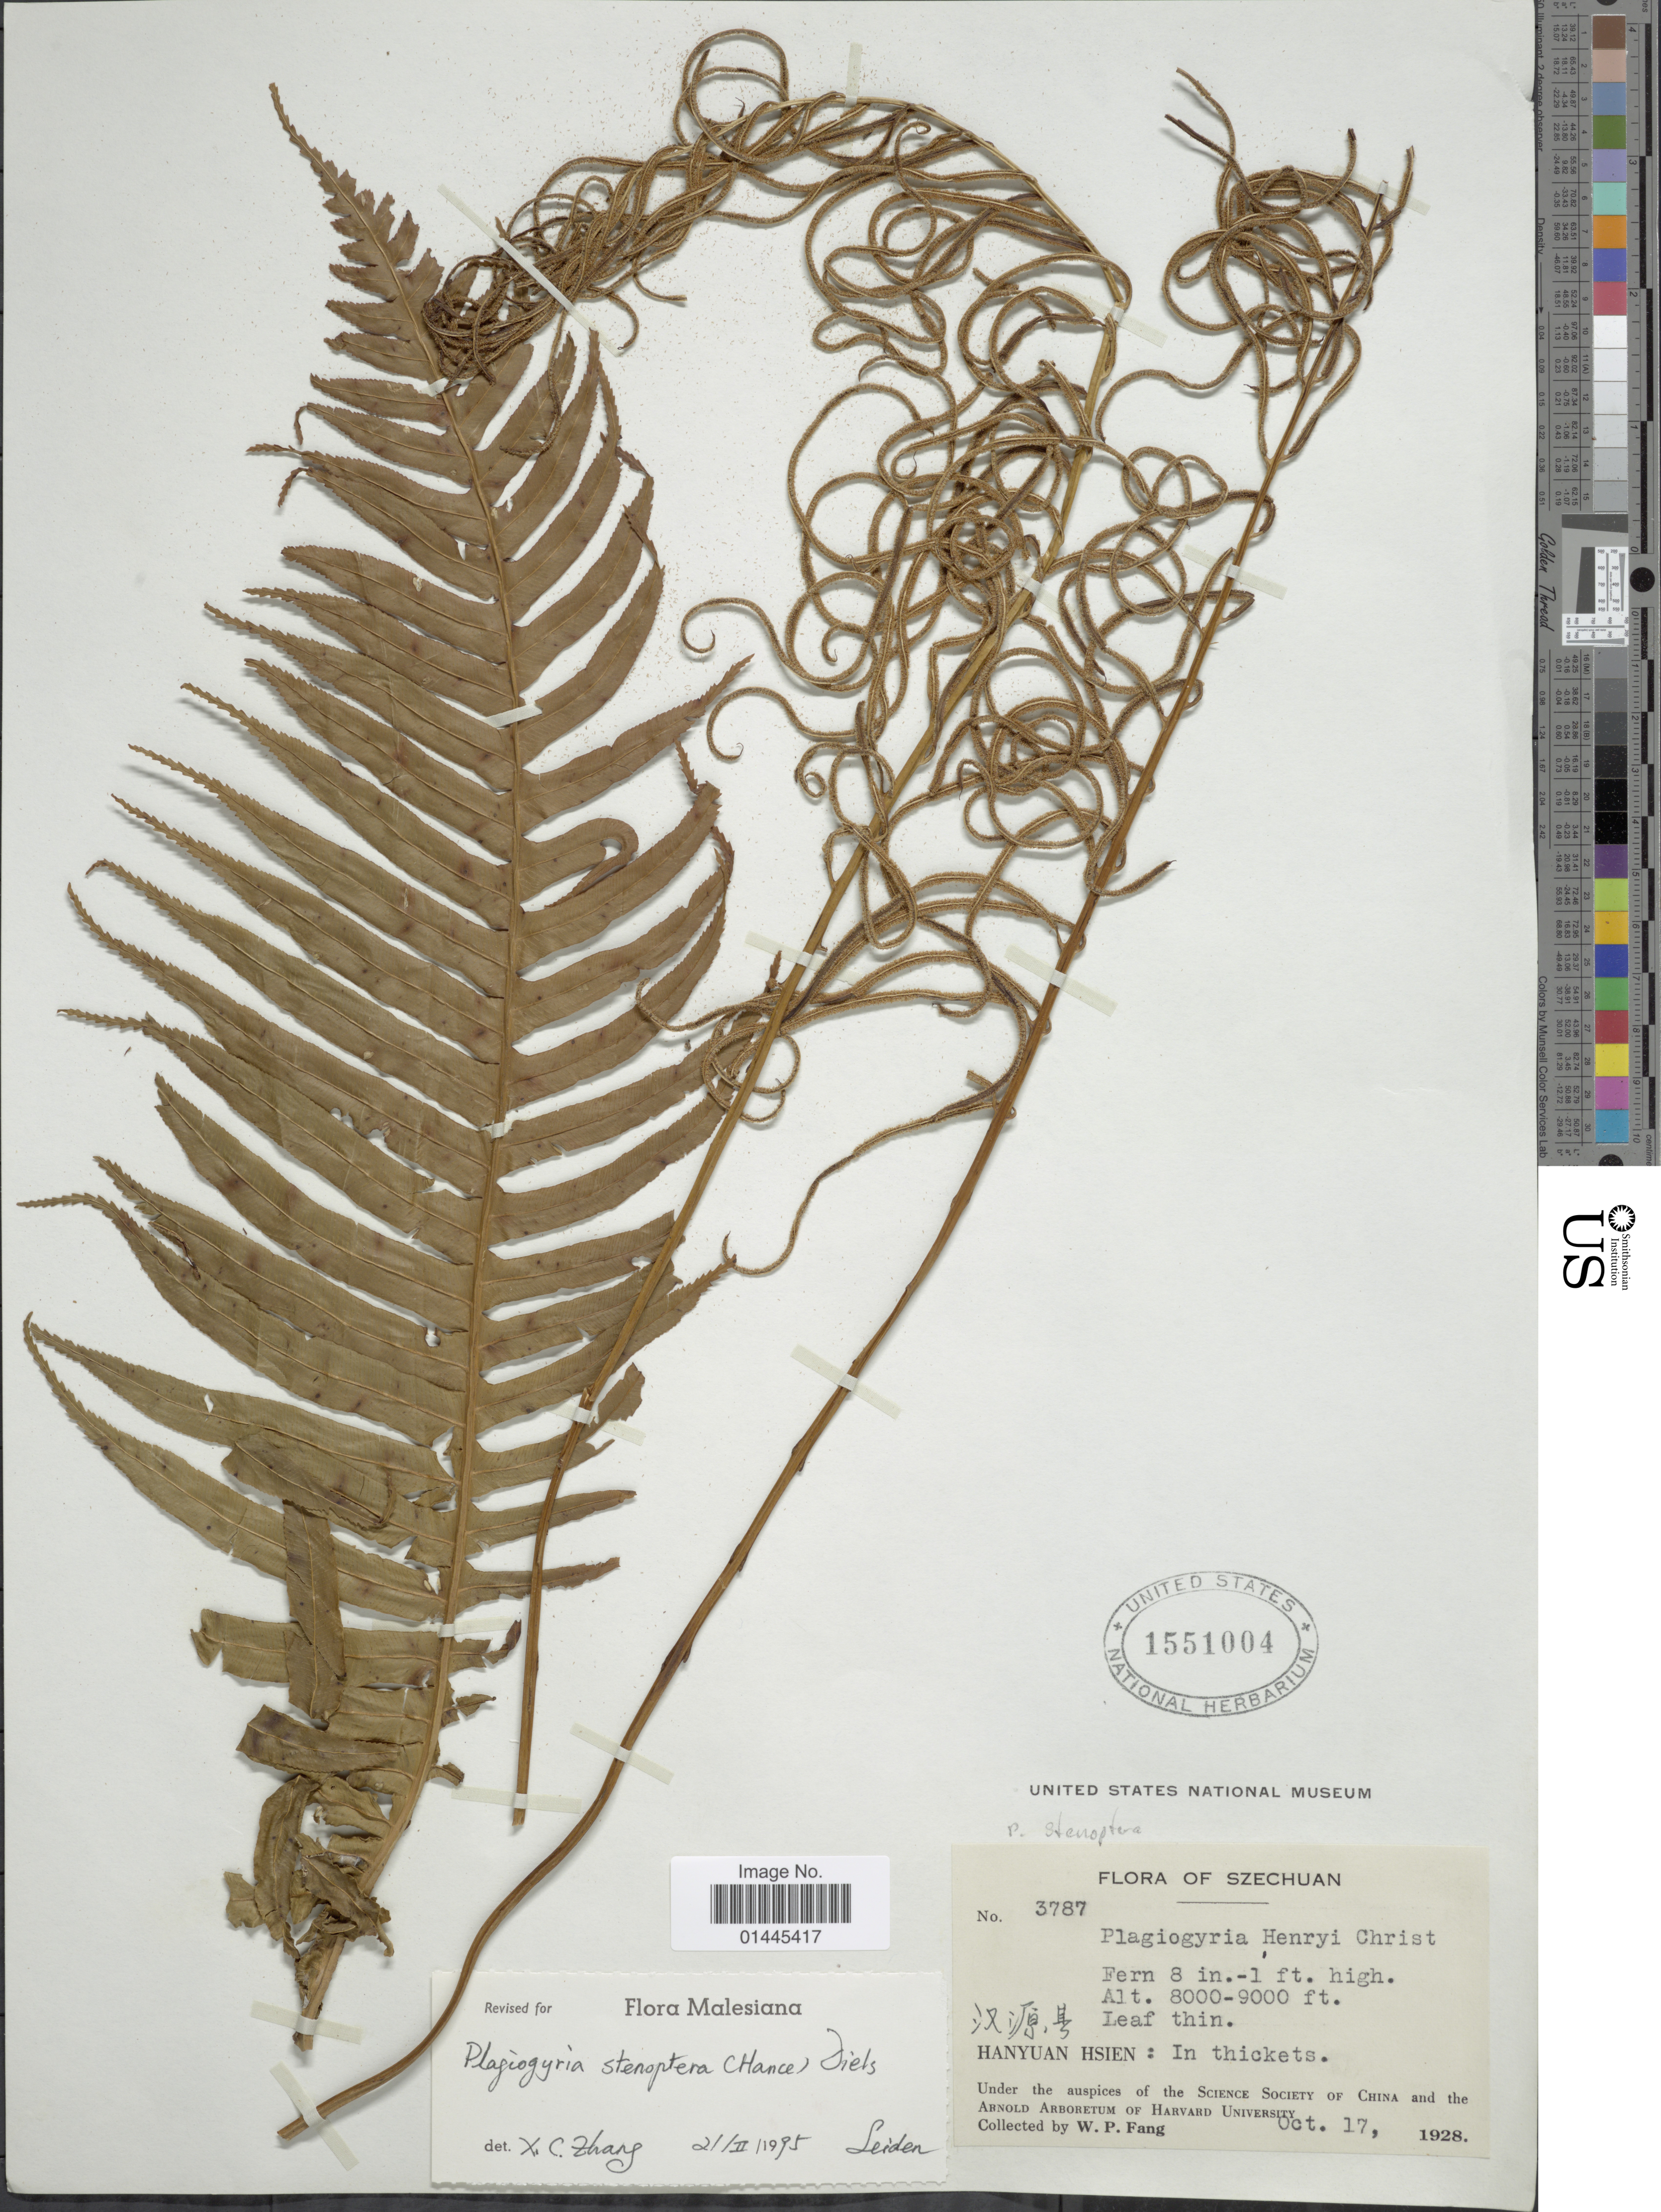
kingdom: Plantae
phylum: Tracheophyta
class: Polypodiopsida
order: Cyatheales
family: Plagiogyriaceae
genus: Plagiogyria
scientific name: Plagiogyria stenoptera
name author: (Hance) Diels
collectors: W. P. Fang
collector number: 3787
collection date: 1928-10-17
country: China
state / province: Sichuan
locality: Szechuan, Hanyuan Hsien: in thickets.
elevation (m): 2438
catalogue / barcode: US 1551004